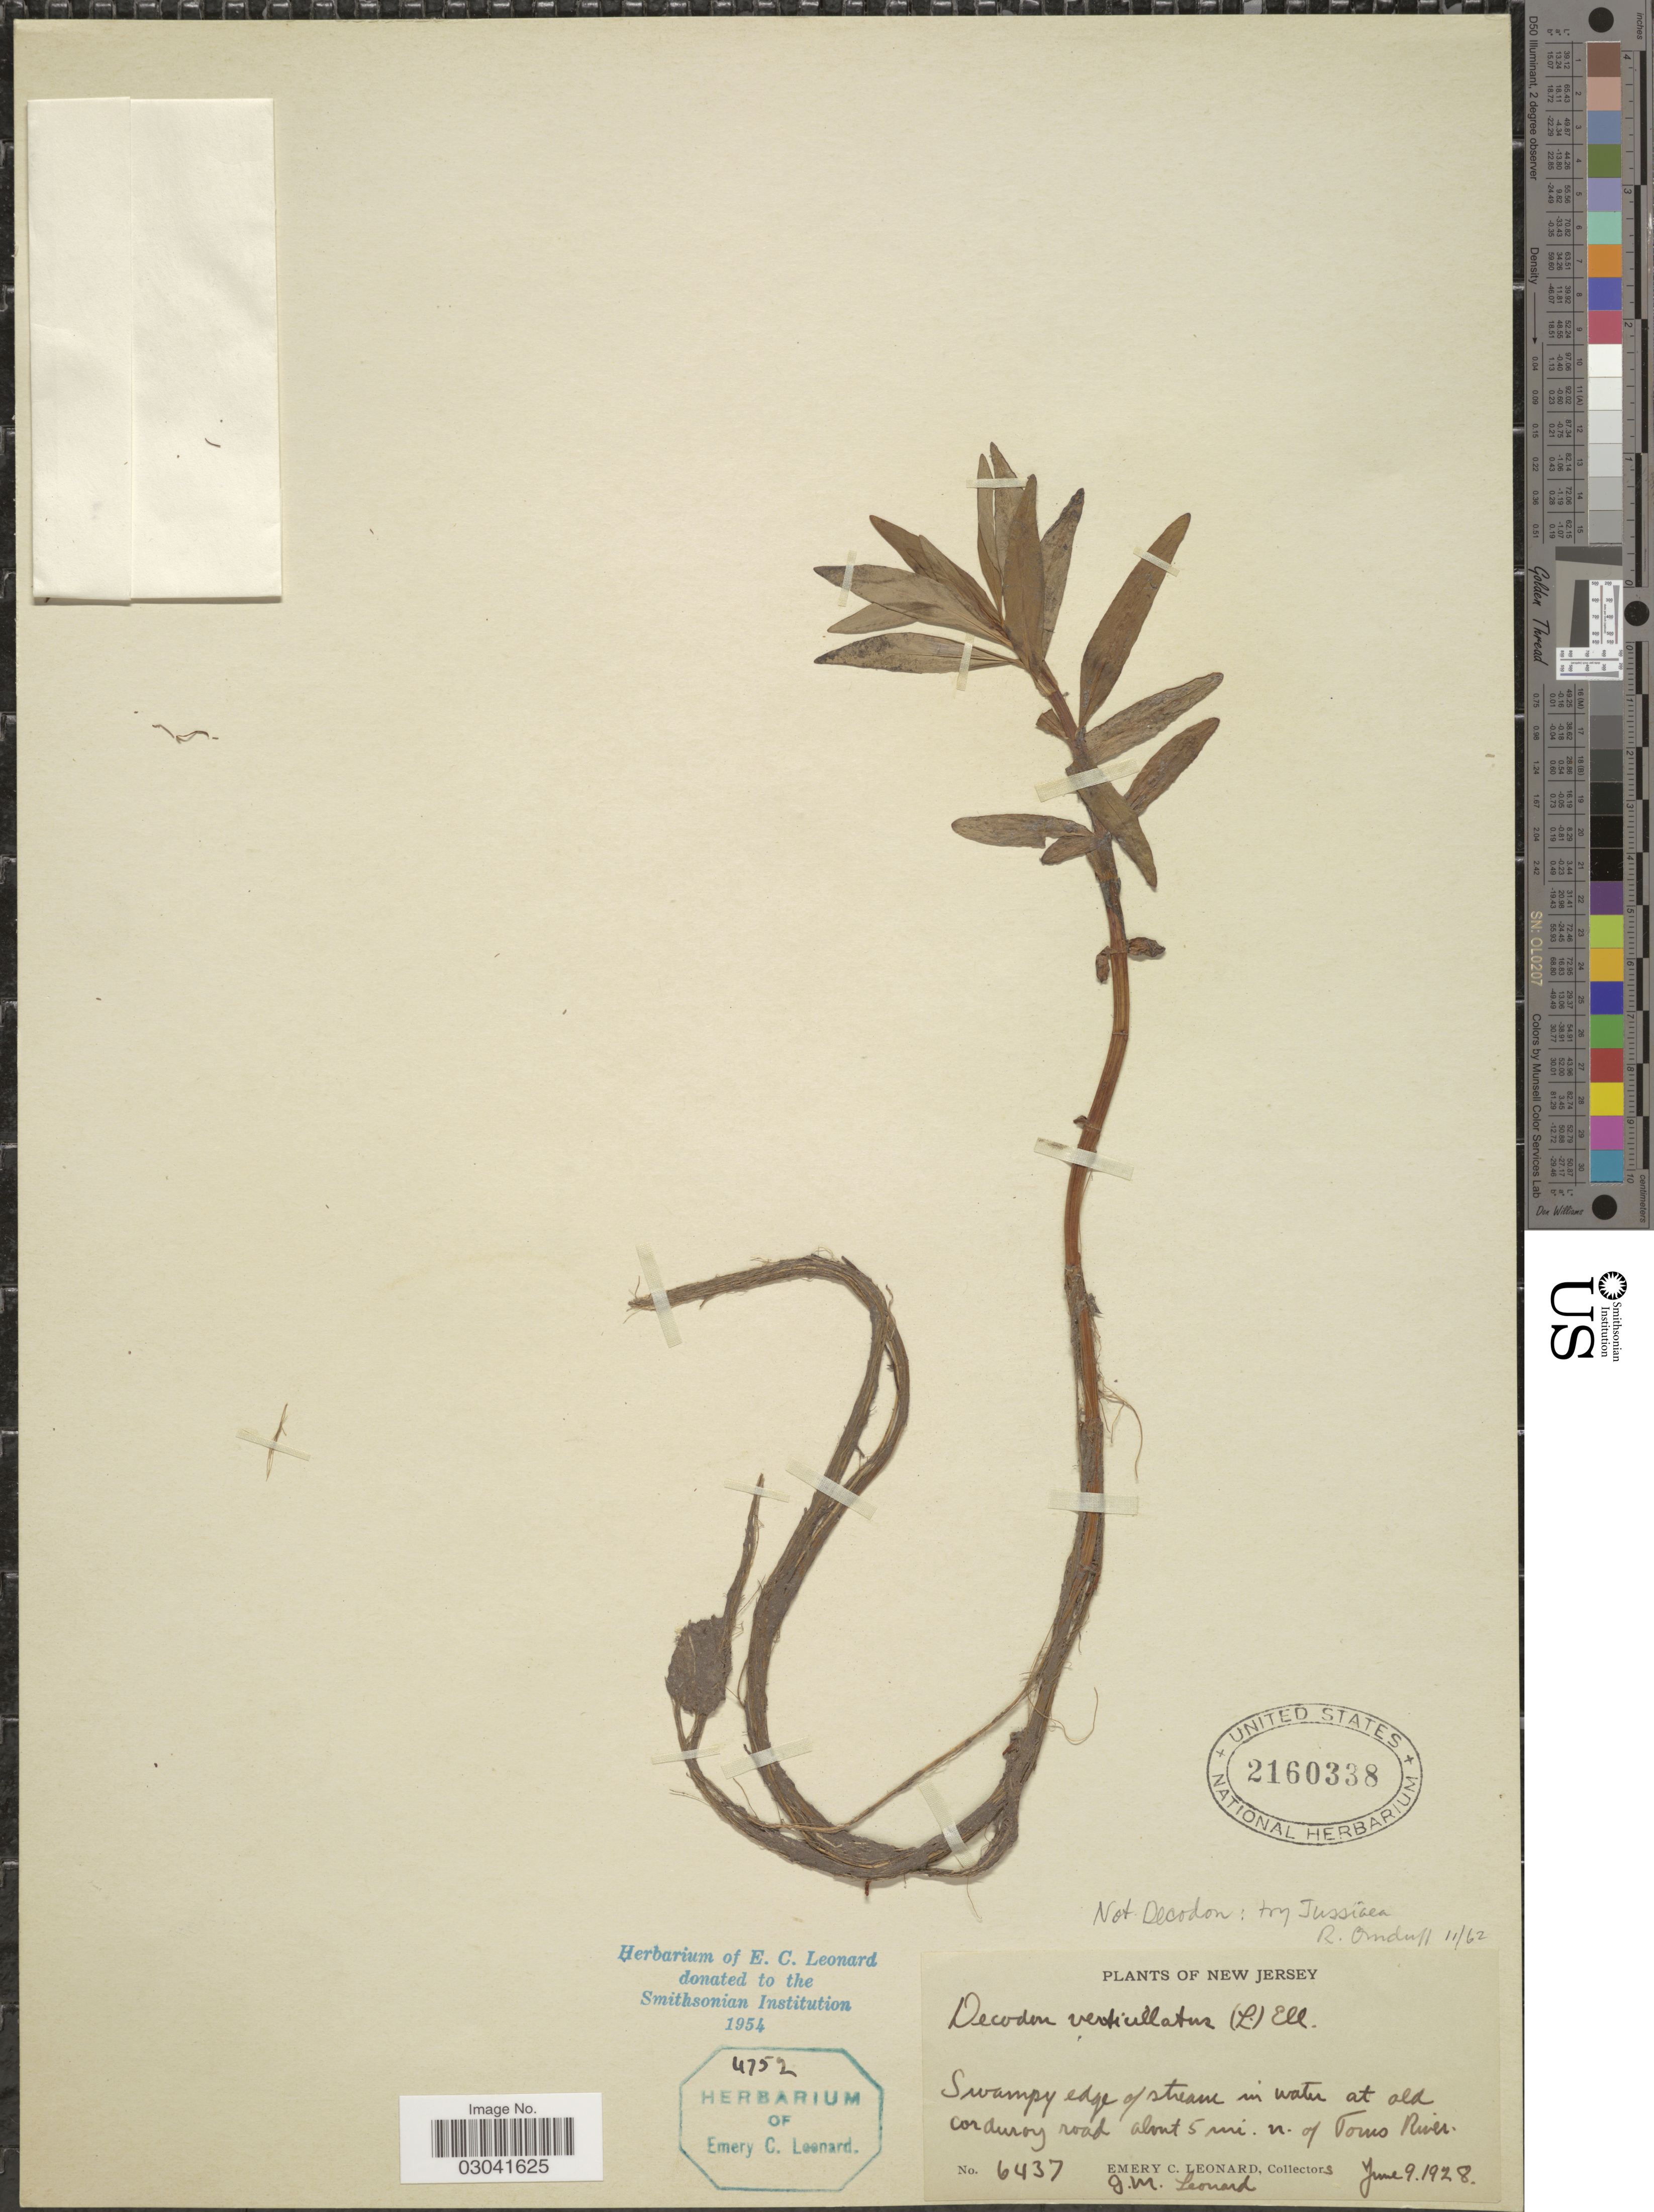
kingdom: Plantae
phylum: Tracheophyta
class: Magnoliopsida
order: Myrtales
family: Lythraceae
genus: Decodon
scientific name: Decodon verticillatus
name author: (L.) Elliott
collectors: E. C. Leonard & G. M. Leonard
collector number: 6437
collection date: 1928-06-09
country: United States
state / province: New Jersey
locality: Swampy edge of stream in water at old corduroy road about 5 mi. n. of Toms River.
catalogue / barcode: US 2160338